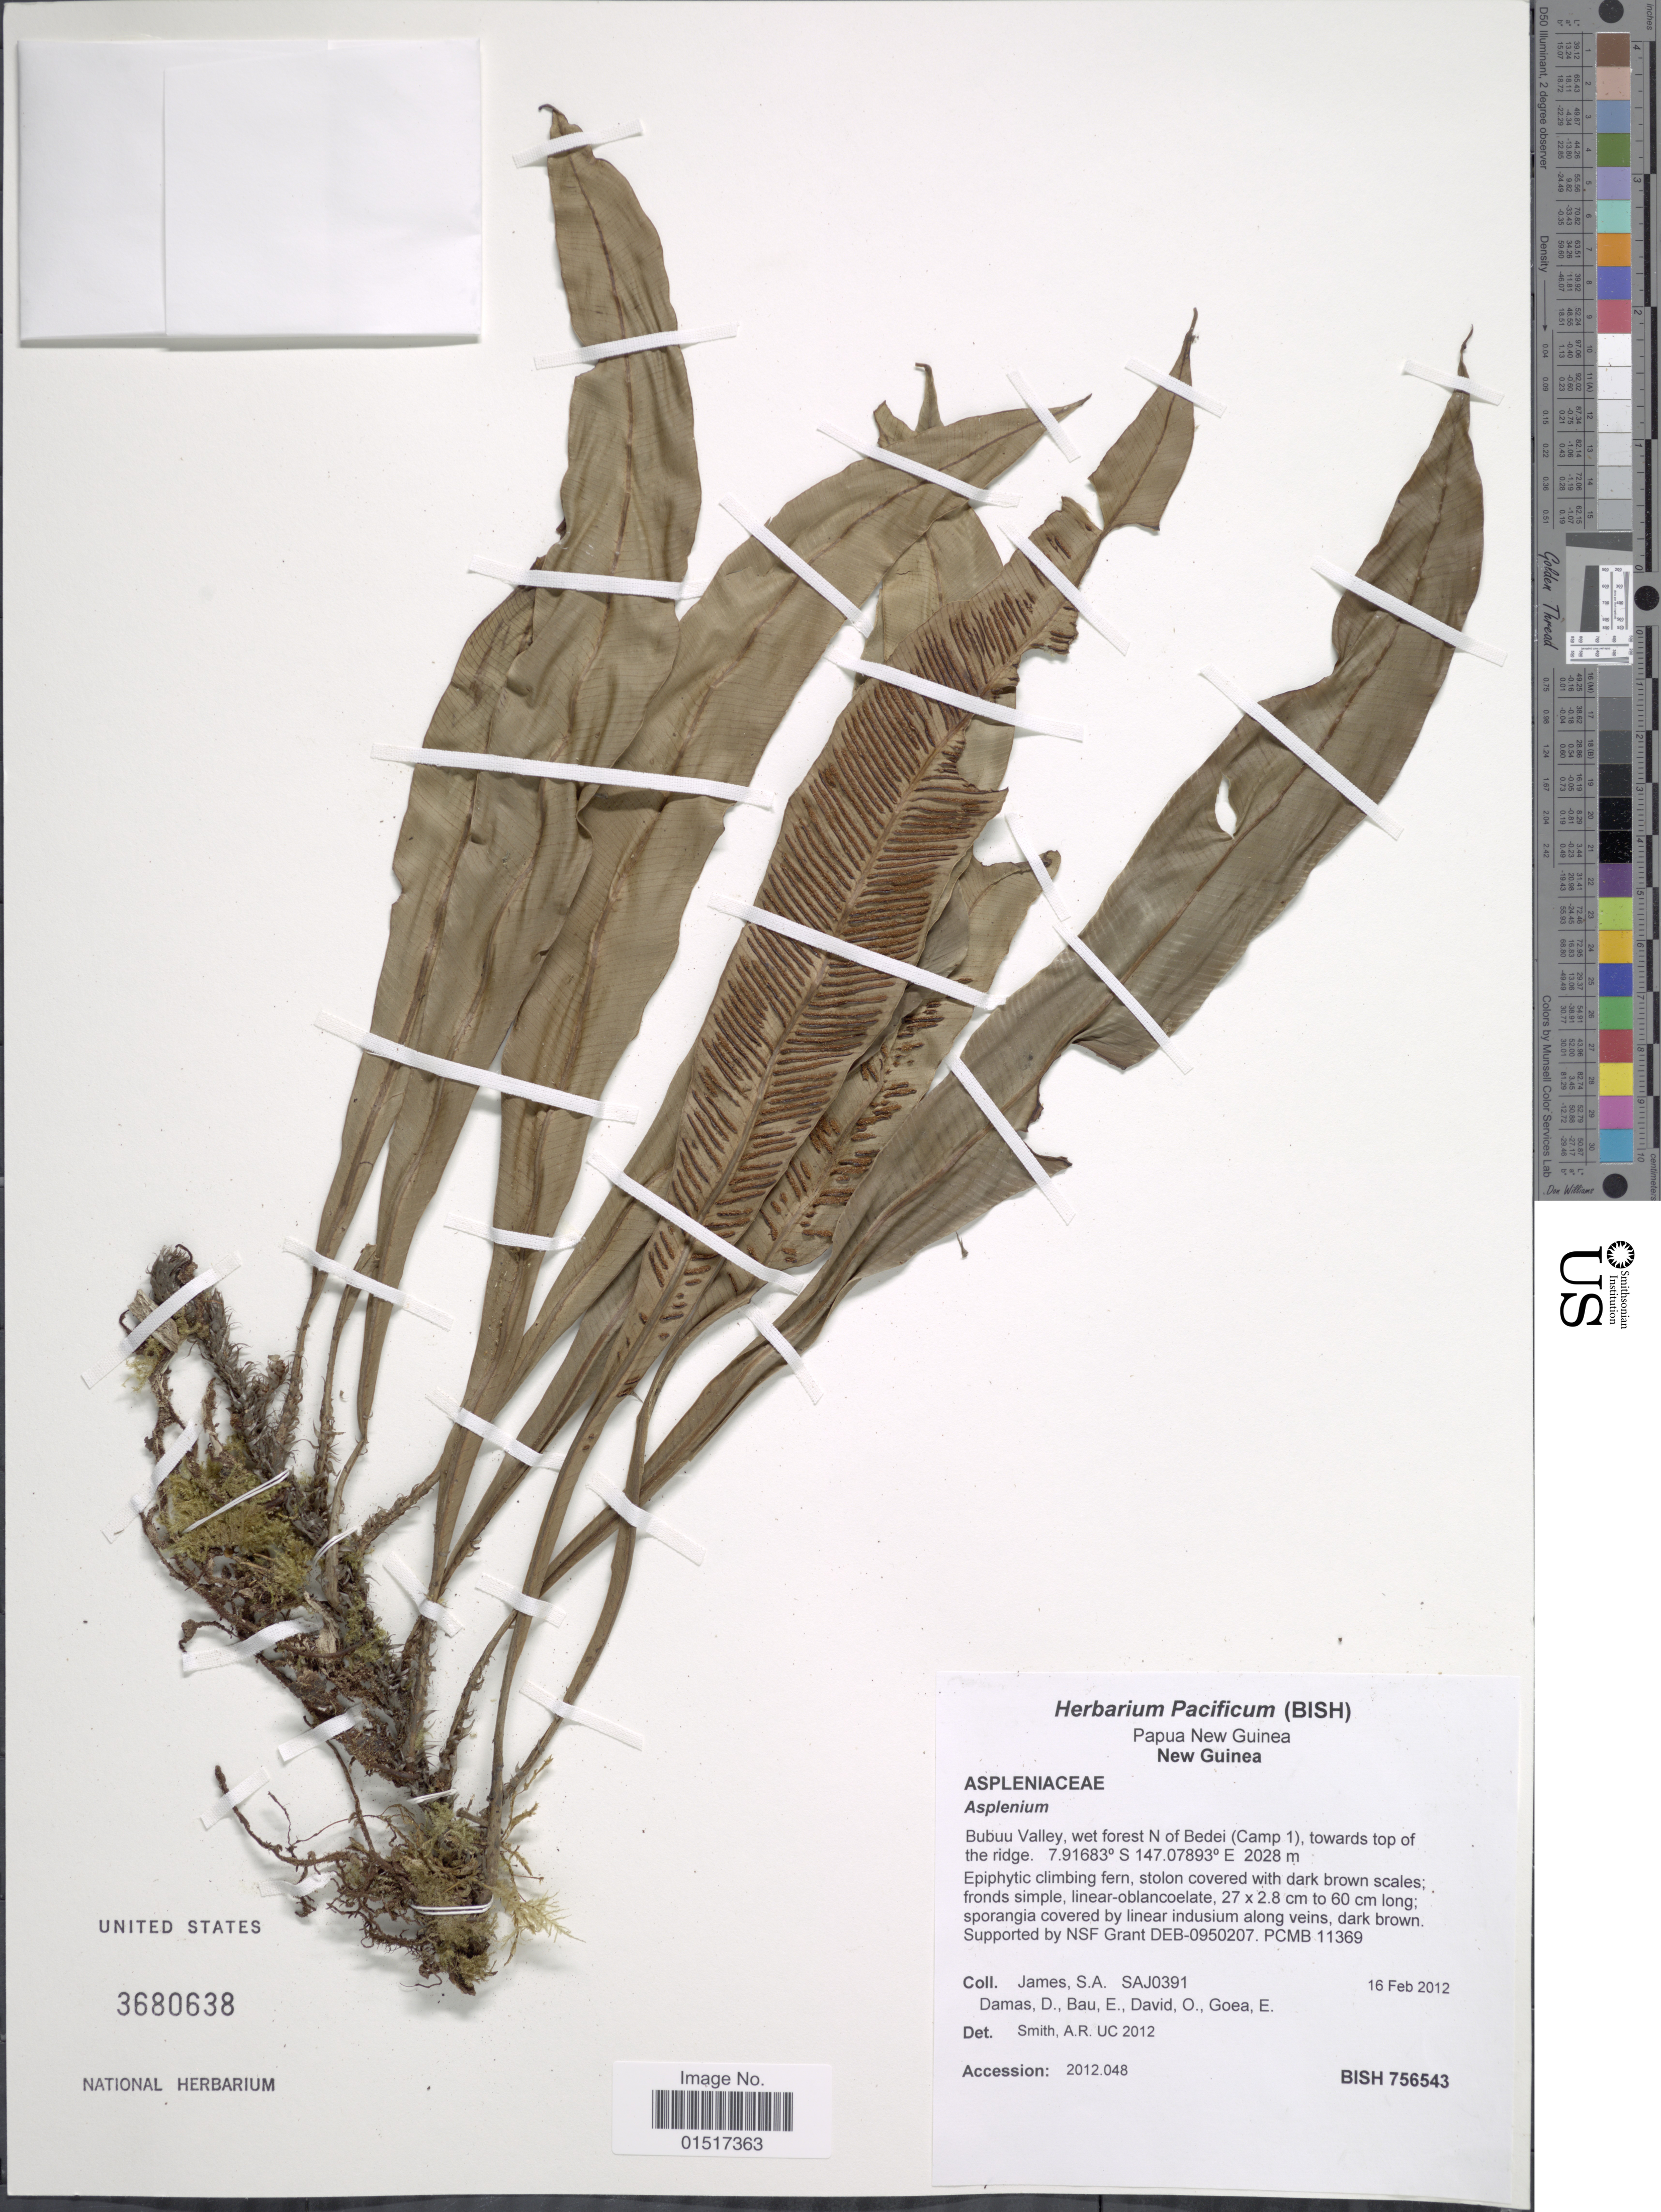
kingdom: Plantae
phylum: Tracheophyta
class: Polypodiopsida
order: Polypodiales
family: Aspleniaceae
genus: Asplenium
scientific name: Asplenium sp.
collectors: S. James, D. Damas, E. Bau, O. David & E. Goea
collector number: SAJ0391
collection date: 2012-02-16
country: Papua New Guinea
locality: New Guinea. Bubuu Valley, wet forest N of Bedei (Camp 1), towards top of the ridge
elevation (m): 2028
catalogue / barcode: US 3680638